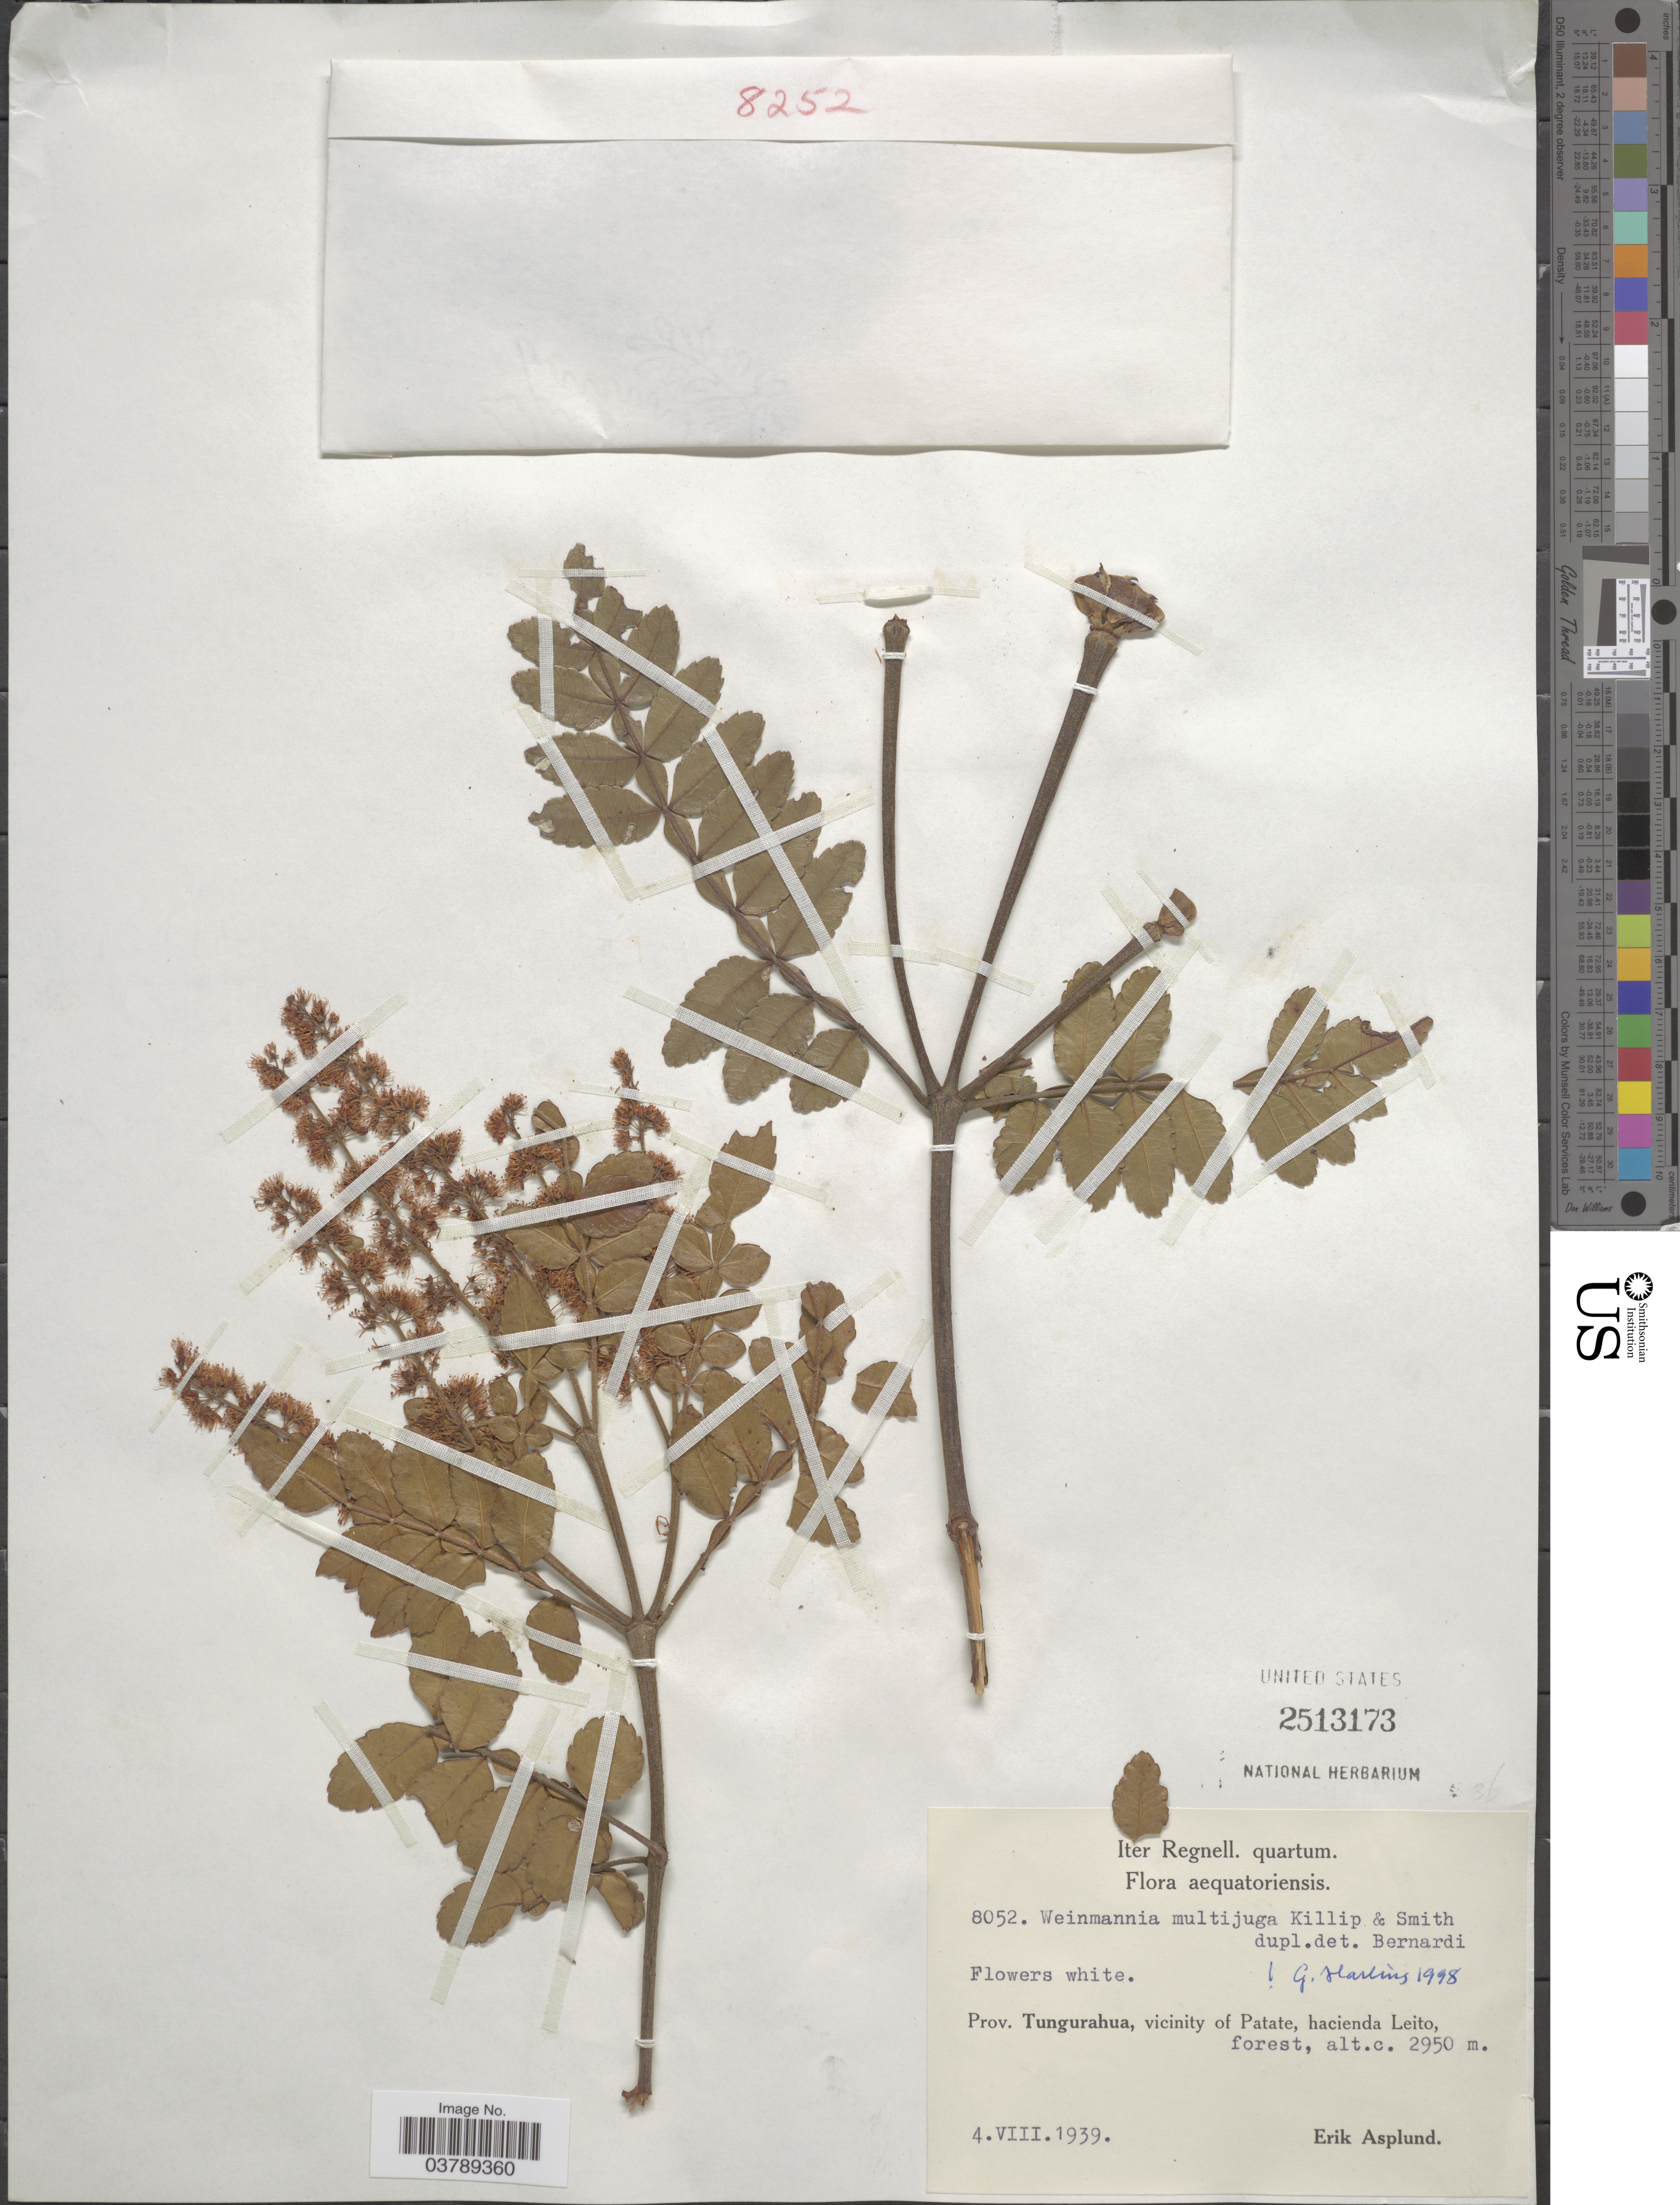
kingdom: Plantae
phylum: Tracheophyta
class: Magnoliopsida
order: Oxalidales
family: Cunoniaceae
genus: Weinmannia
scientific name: Weinmannia multijuga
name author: Killip & A.C. Sm.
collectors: E. Asplund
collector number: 8052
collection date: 1939-08-04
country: Ecuador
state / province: Tungurahua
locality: Vicinity of Patate, hacienda Leito.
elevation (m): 2950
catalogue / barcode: US 2513173